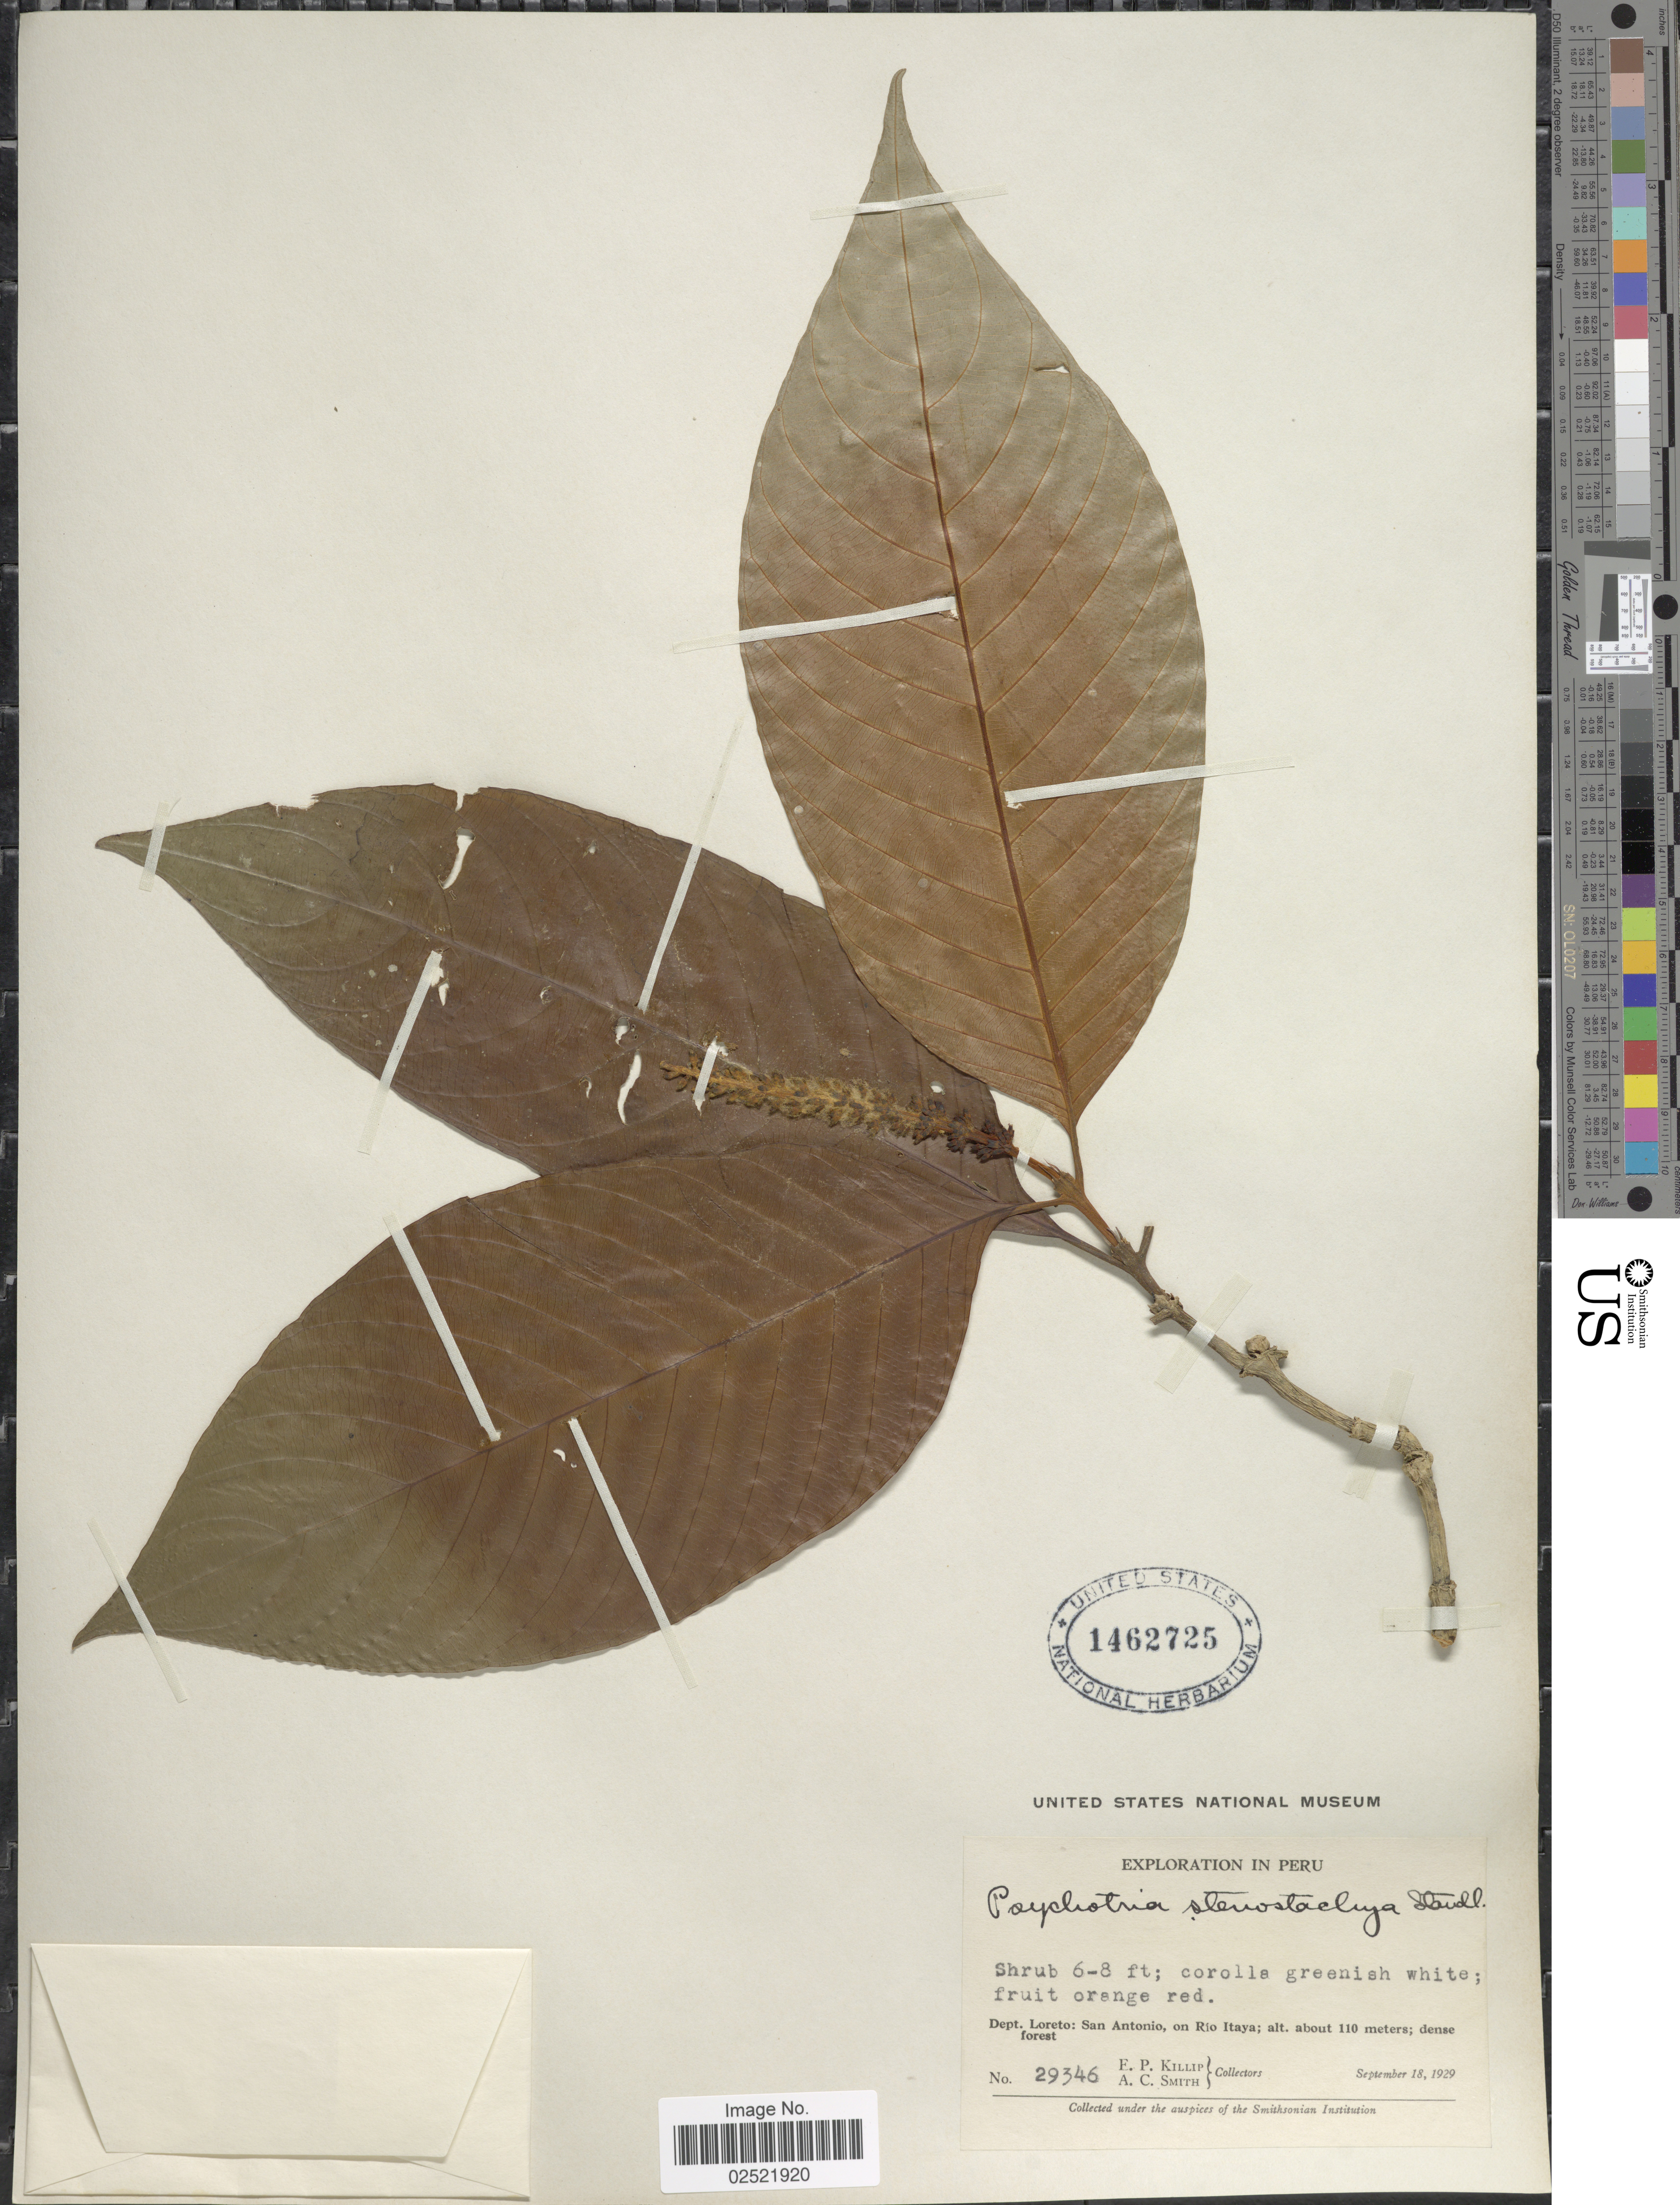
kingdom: Plantae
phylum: Tracheophyta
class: Magnoliopsida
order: Gentianales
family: Rubiaceae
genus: Psychotria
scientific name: Psychotria stenostachya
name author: Standl.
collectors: E. P. Killip & A. C. Smith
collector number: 29346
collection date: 1929-09-18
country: Peru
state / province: Loreto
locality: San Antonio, on Rio Itaya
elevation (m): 110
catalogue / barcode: US 1462725